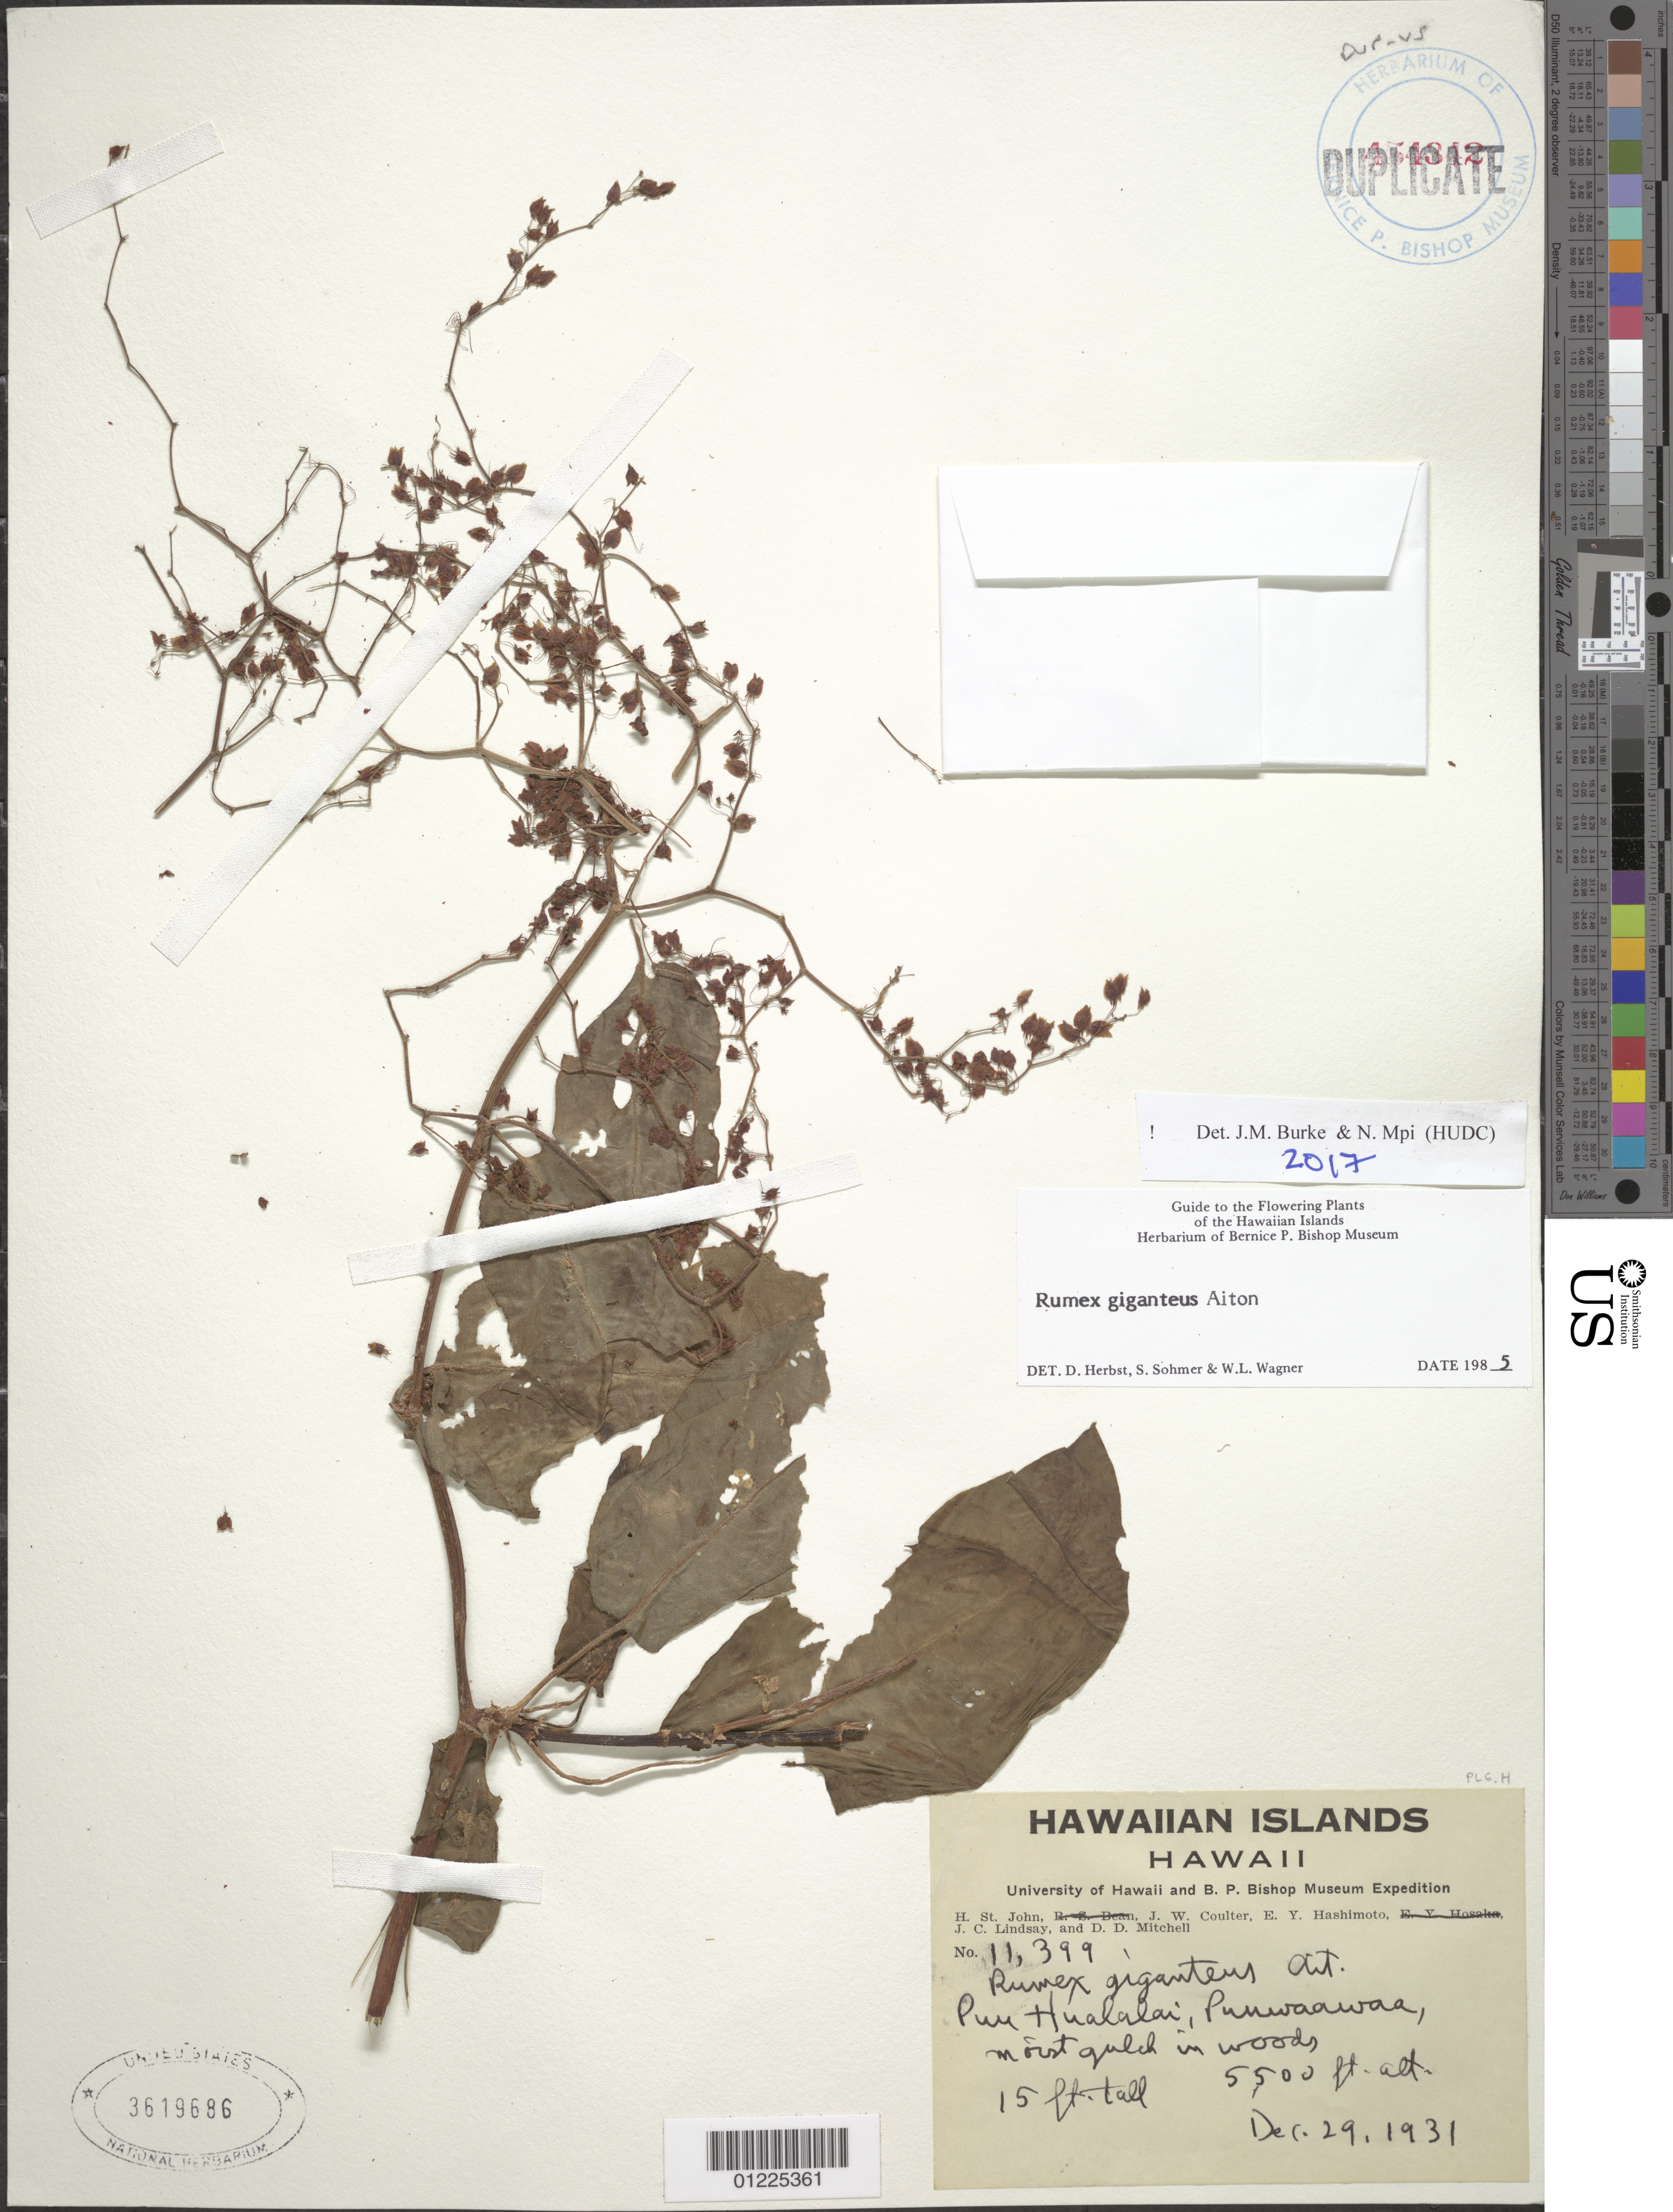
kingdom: Plantae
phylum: Tracheophyta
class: Magnoliopsida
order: Caryophyllales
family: Polygonaceae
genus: Rumex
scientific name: Rumex giganteus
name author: W.T. Aiton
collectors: H. St. John, R. Bean, J. W. Coulter, E. Hashimoto & E. Y. Hosaka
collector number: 11.399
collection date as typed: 29 Dec 1931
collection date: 1931-12-29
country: United States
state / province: Hawaii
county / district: Hawaii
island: Hawaii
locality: Pu'uwa'awa'a, Pu'u Hualalai.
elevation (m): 1676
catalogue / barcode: US 3619686